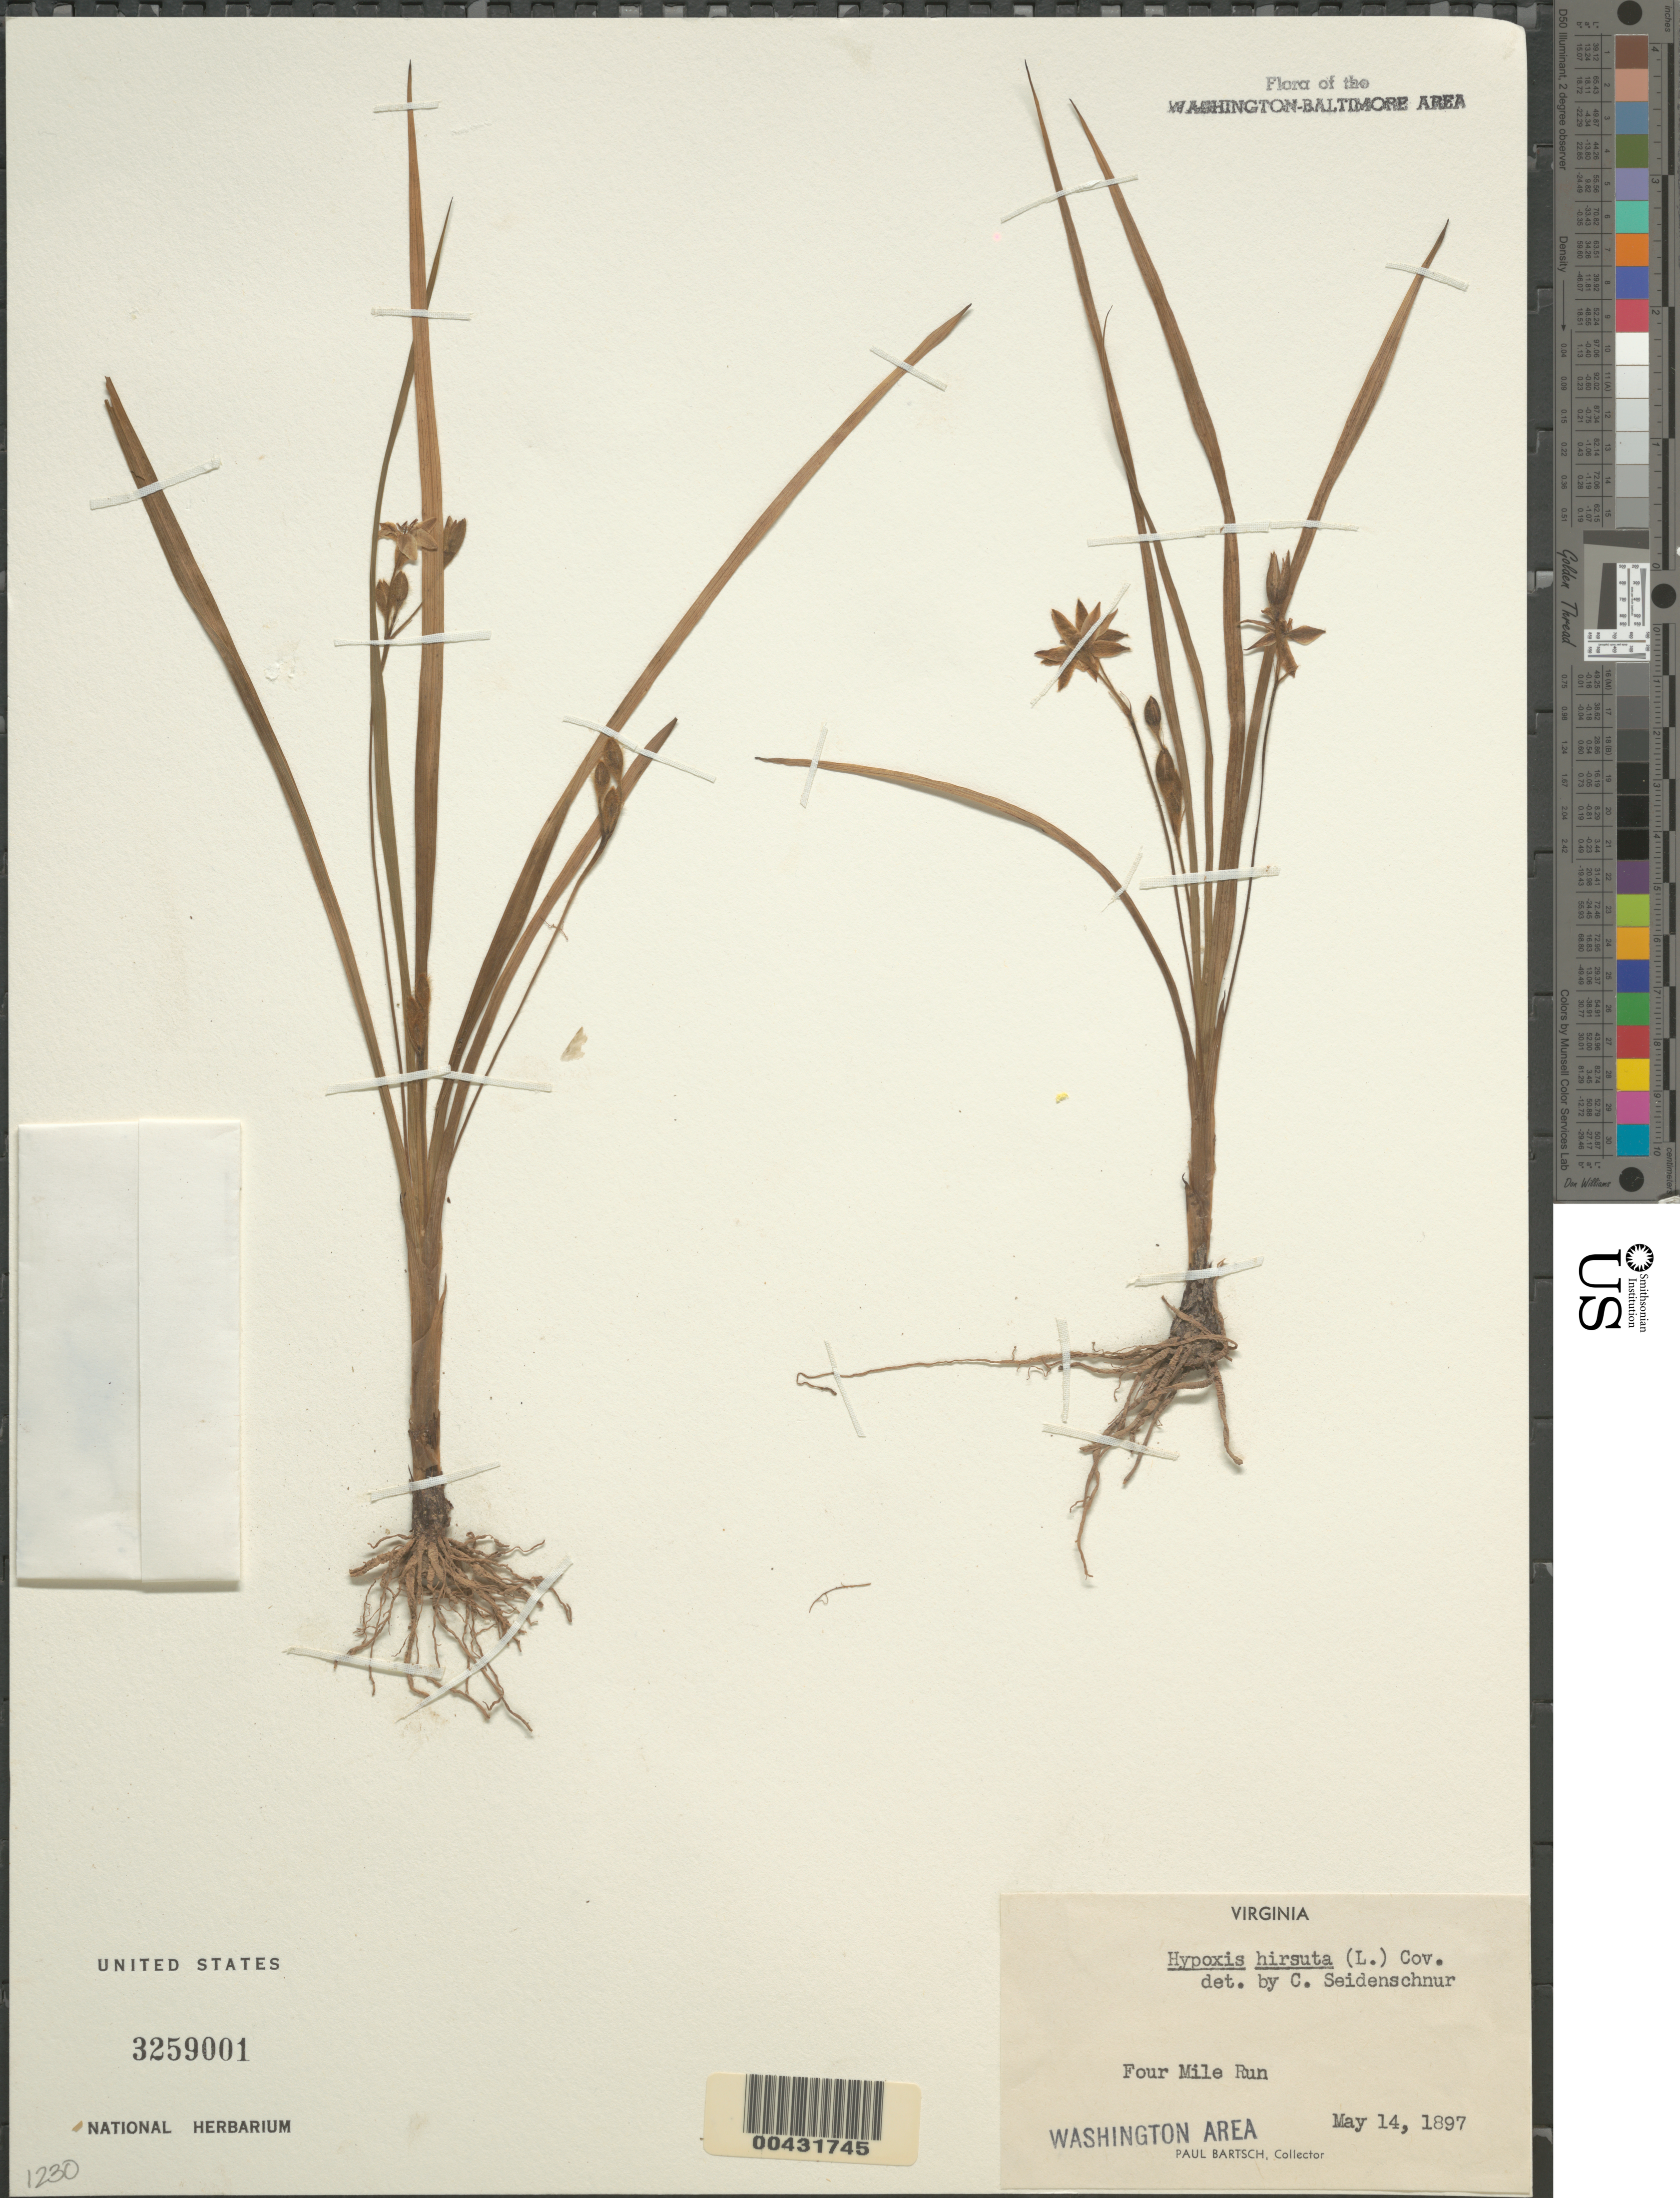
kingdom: Plantae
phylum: Tracheophyta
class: Liliopsida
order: Asparagales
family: Hypoxidaceae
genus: Hypoxis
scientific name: Hypoxis hirsuta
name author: (L.) Coville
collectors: P. Bartsch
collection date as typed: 14 May 1897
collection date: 1897-05-14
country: United States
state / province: Virginia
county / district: Arlington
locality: Four Mile Run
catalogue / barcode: US 3259001